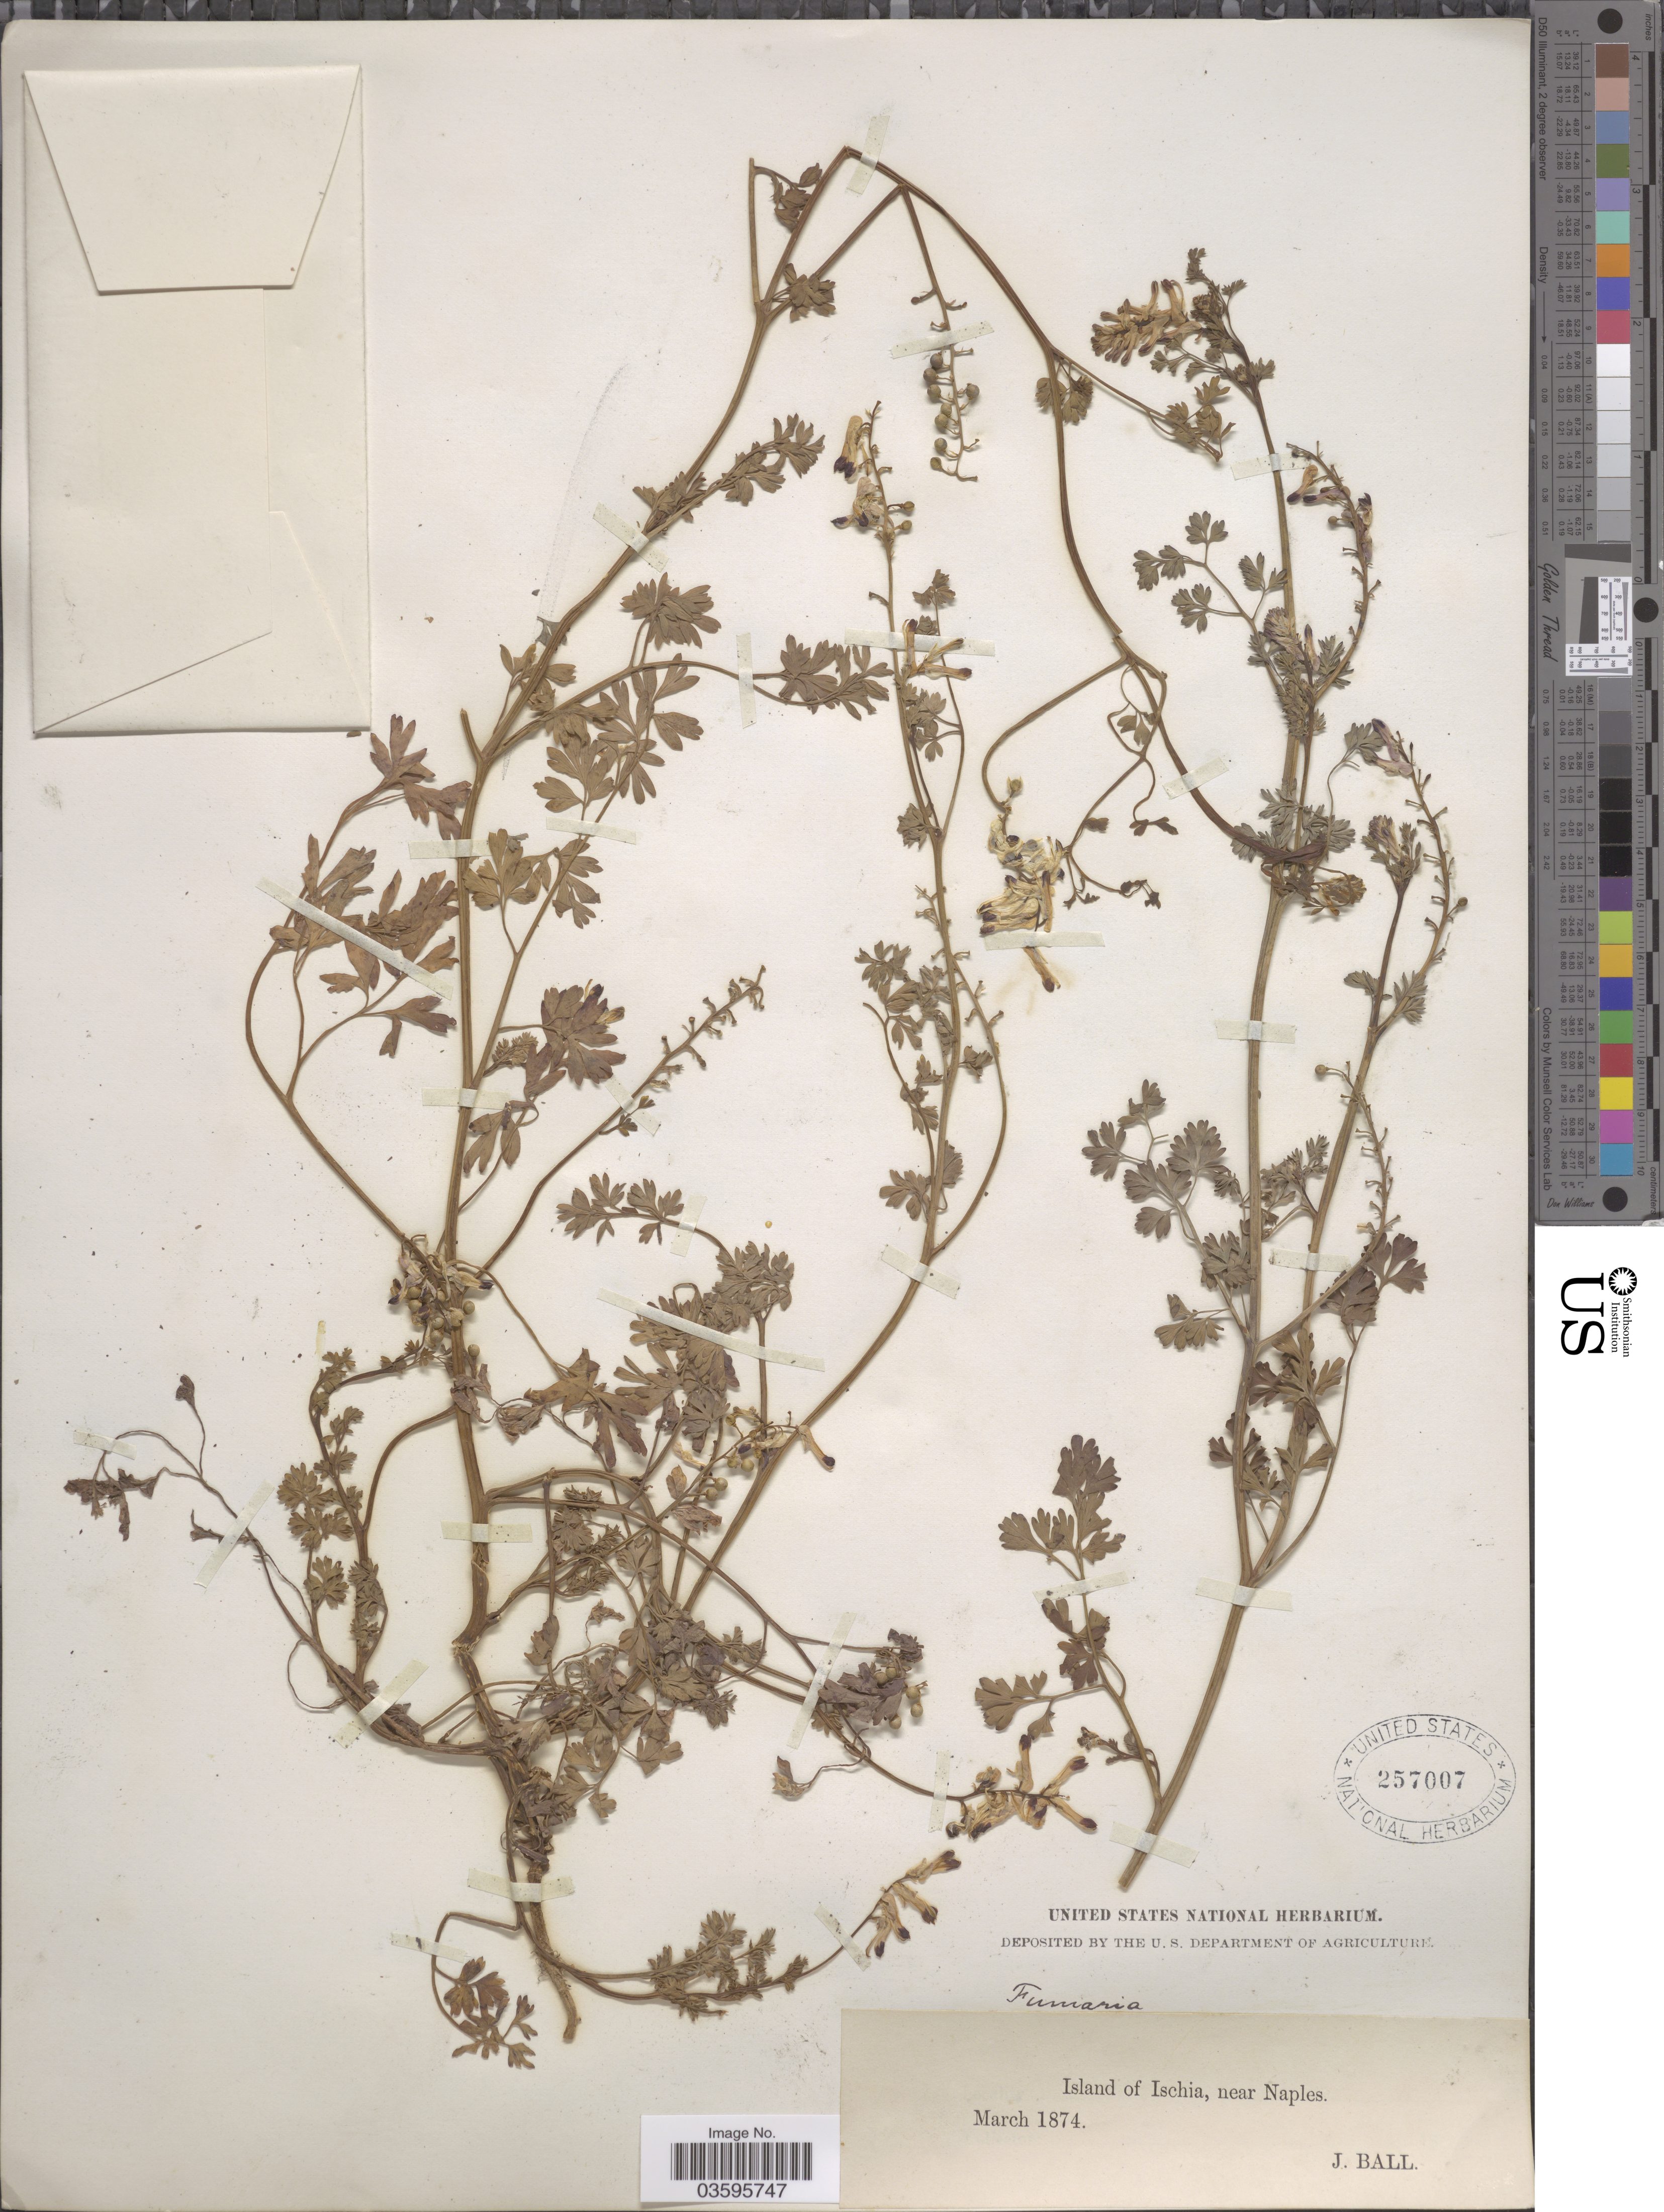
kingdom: Plantae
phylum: Tracheophyta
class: Magnoliopsida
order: Ranunculales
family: Papaveraceae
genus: Fumaria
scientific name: Fumaria sp.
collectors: J. Ball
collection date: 1874-03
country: Italy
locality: Island of Ischia, near Naples.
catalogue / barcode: US 257007